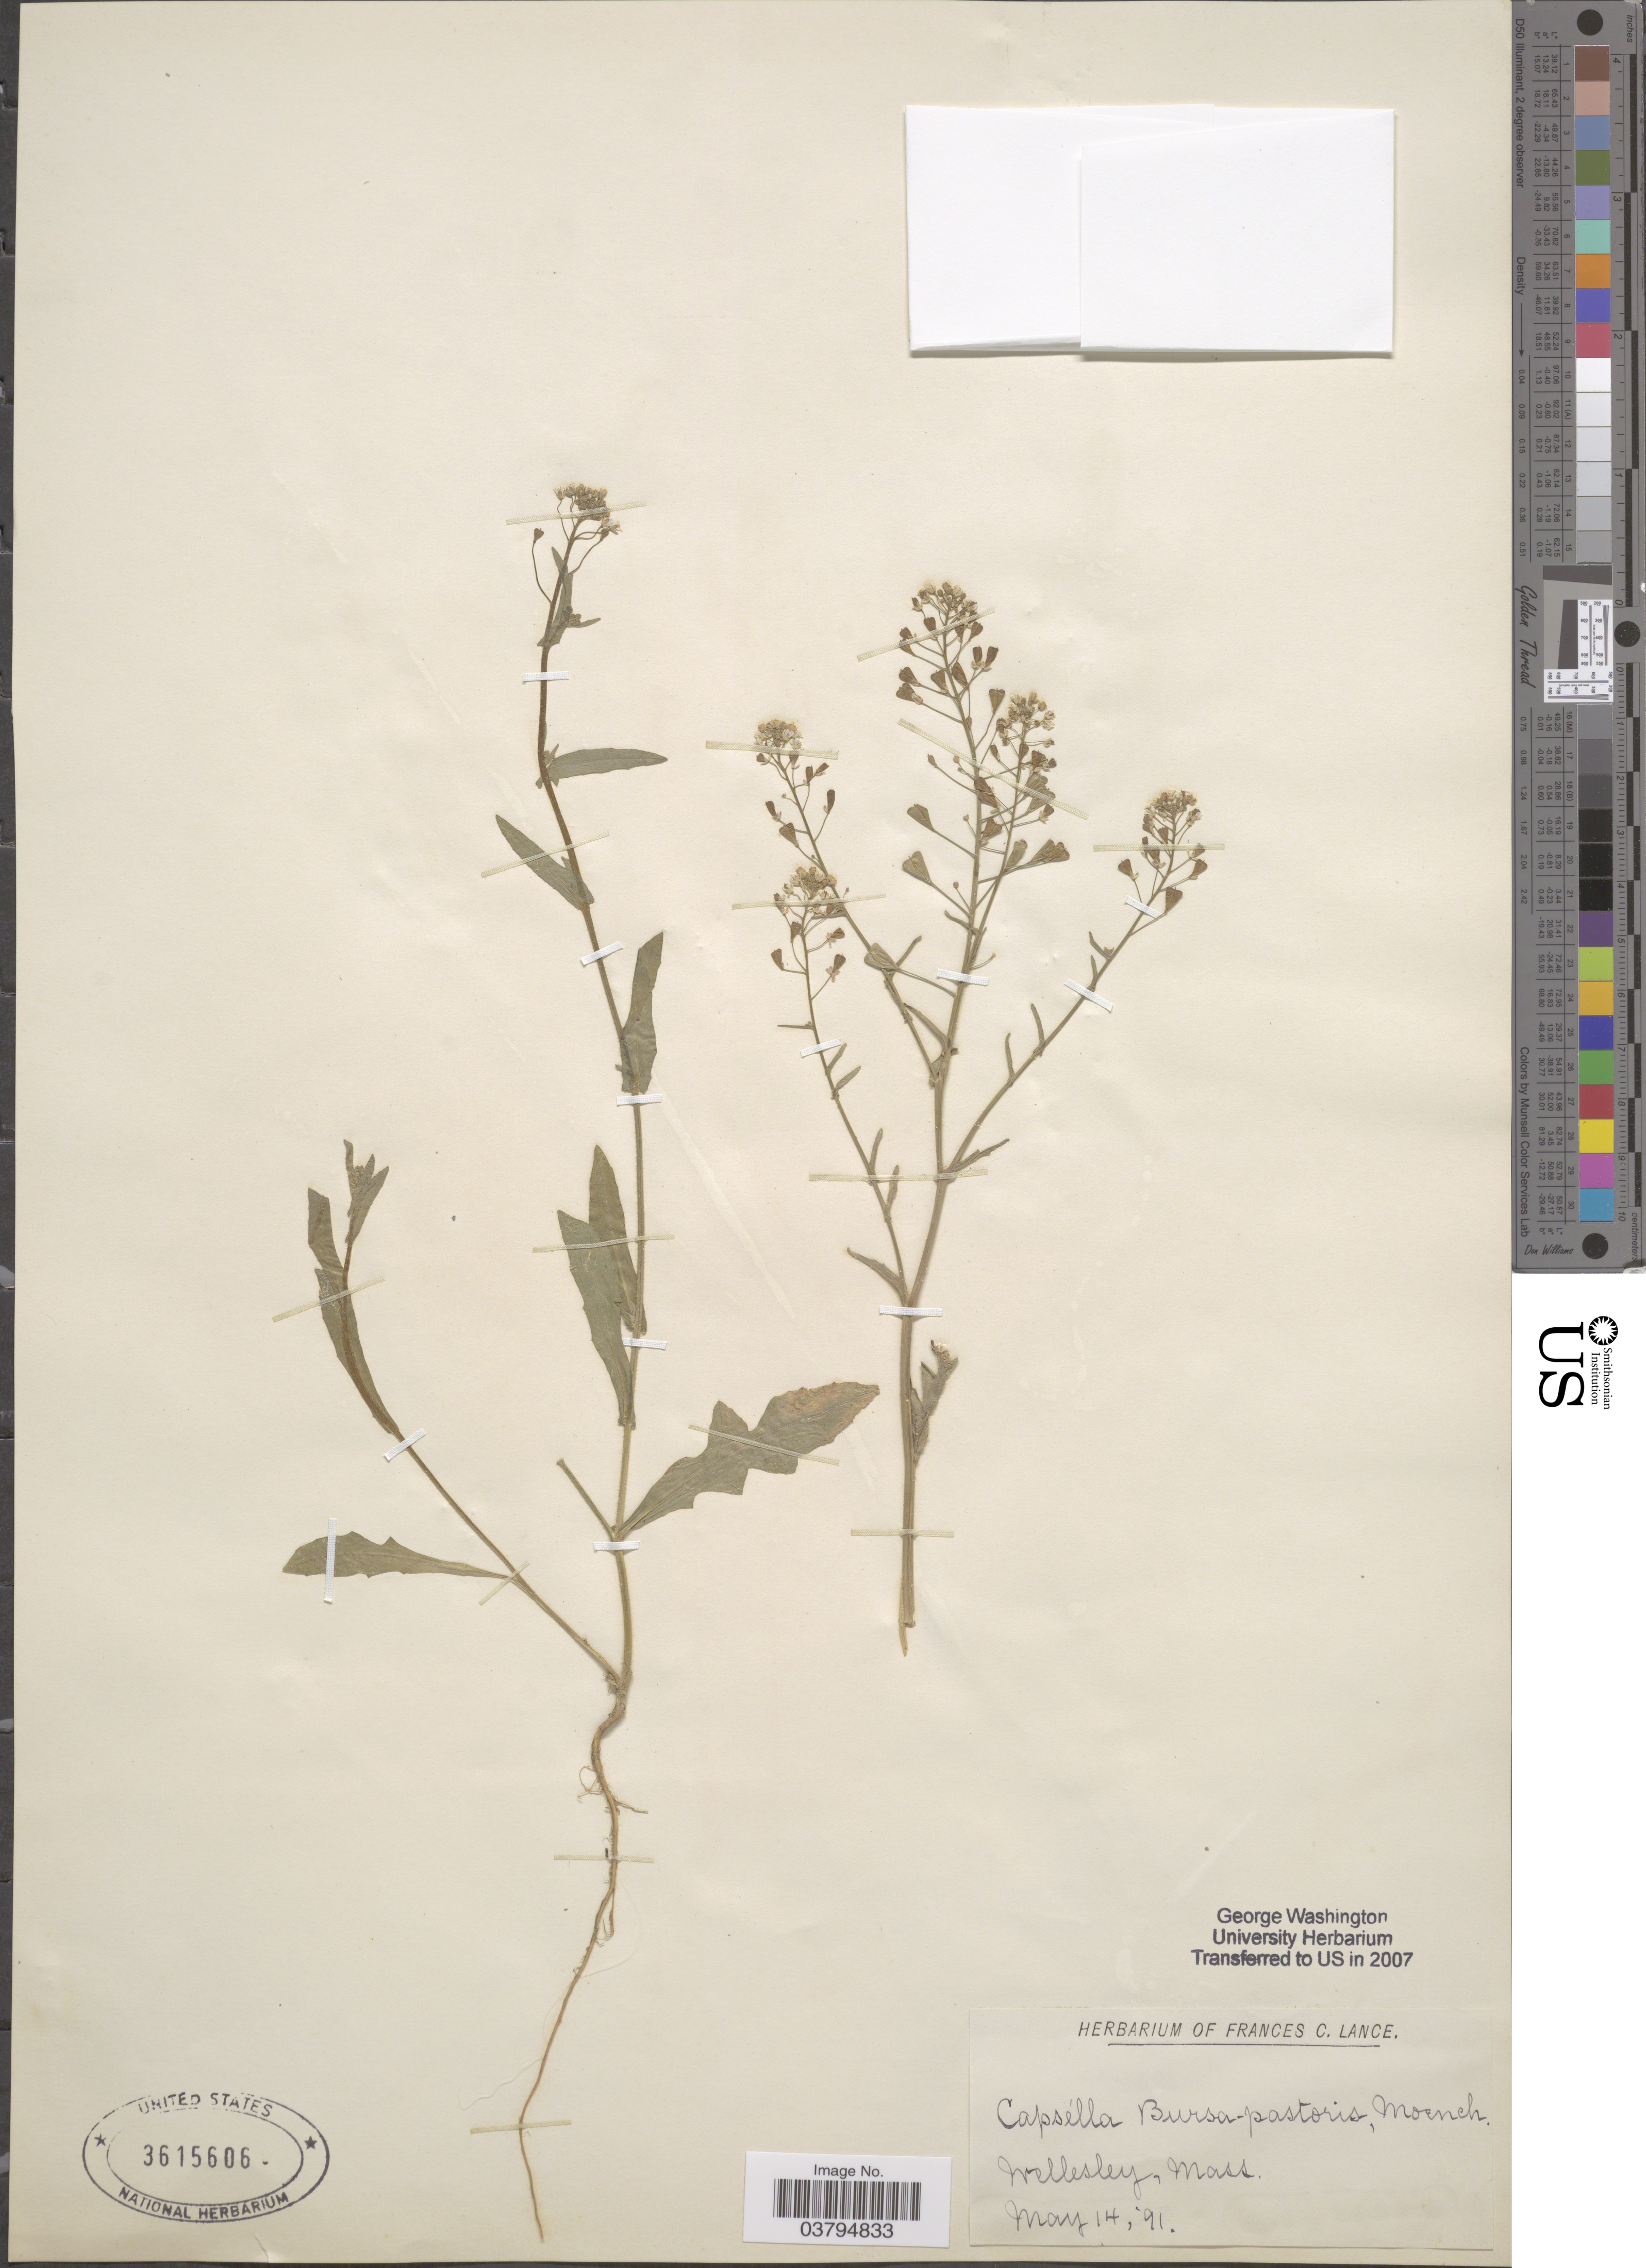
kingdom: Plantae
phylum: Tracheophyta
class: Magnoliopsida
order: Brassicales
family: Brassicaceae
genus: Capsella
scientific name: Capsella bursa-pastoris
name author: (L.) Medik.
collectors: ex herb. Frances C. Lance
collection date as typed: Transcribed d/m/y: 14/5/91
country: United States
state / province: Massachusetts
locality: Wellesley.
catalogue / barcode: US 3615606